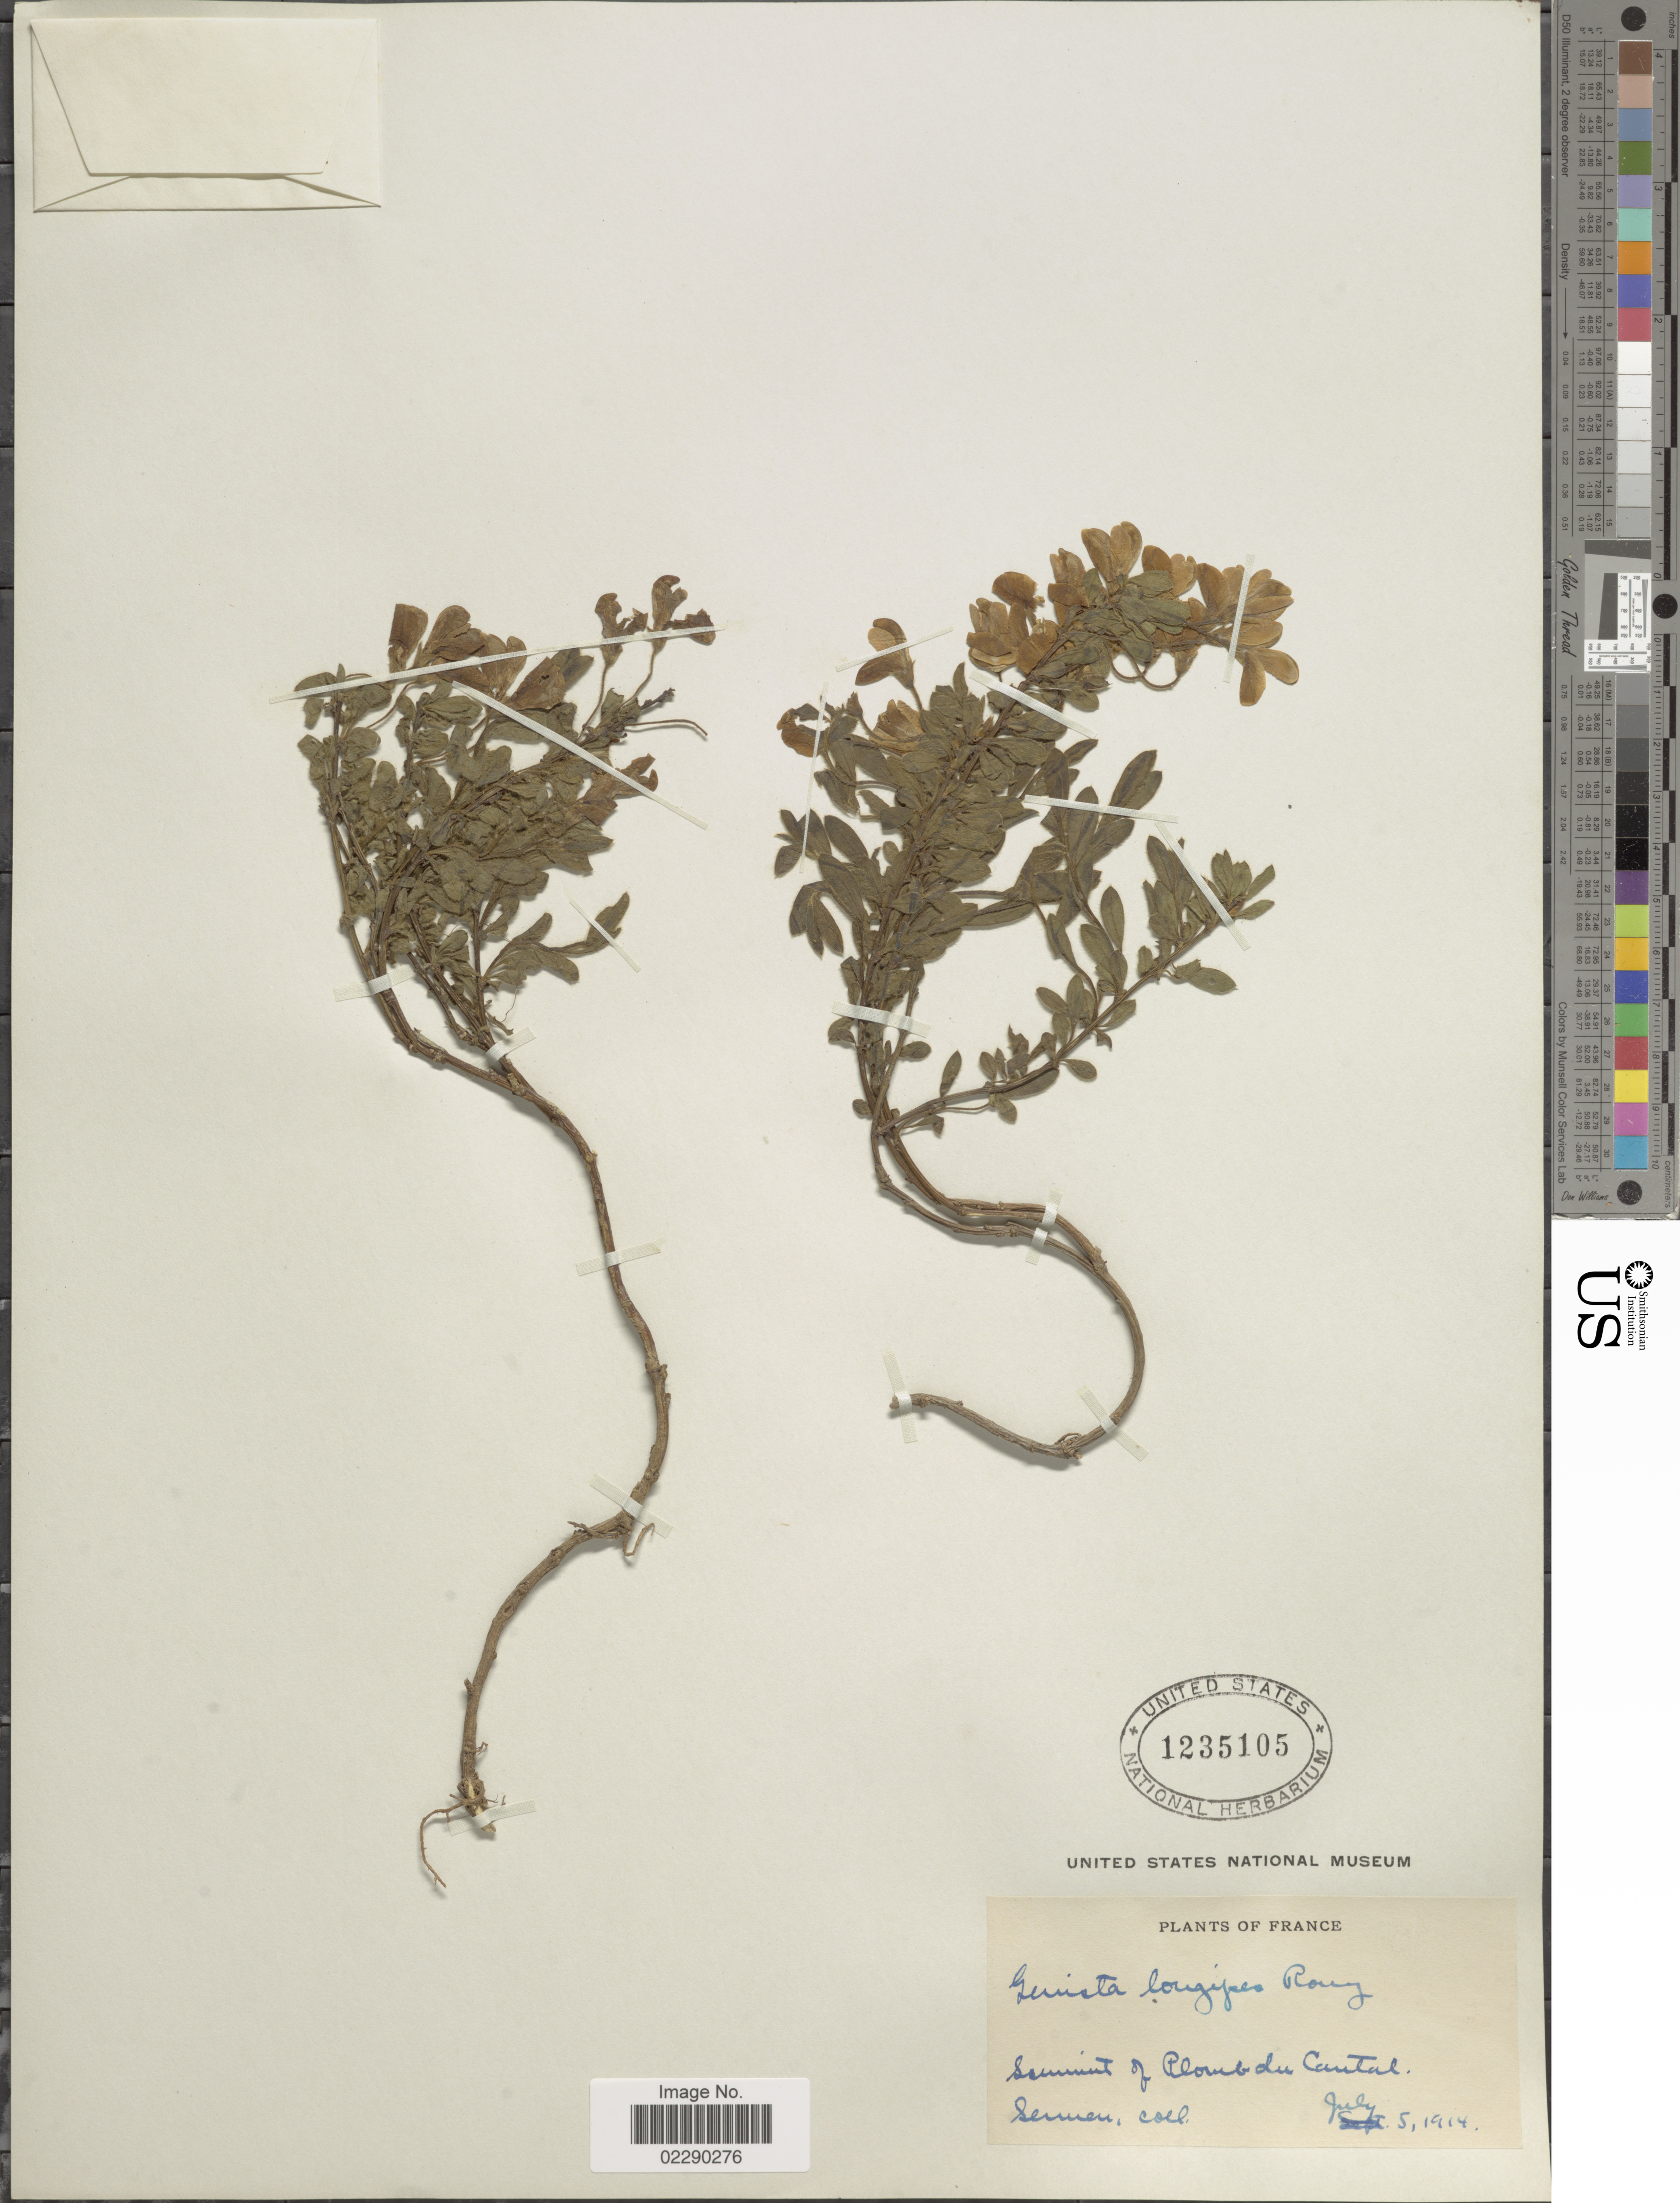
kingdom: Plantae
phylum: Tracheophyta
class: Magnoliopsida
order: Fabales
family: Fabaceae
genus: Genista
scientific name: Genista longipes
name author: Pau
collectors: E. Sennen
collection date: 1914-07-05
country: France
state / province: Auvergne-Rhône-Alpes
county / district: Cantal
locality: Summit of Plomb du Cantal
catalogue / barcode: US 1235105